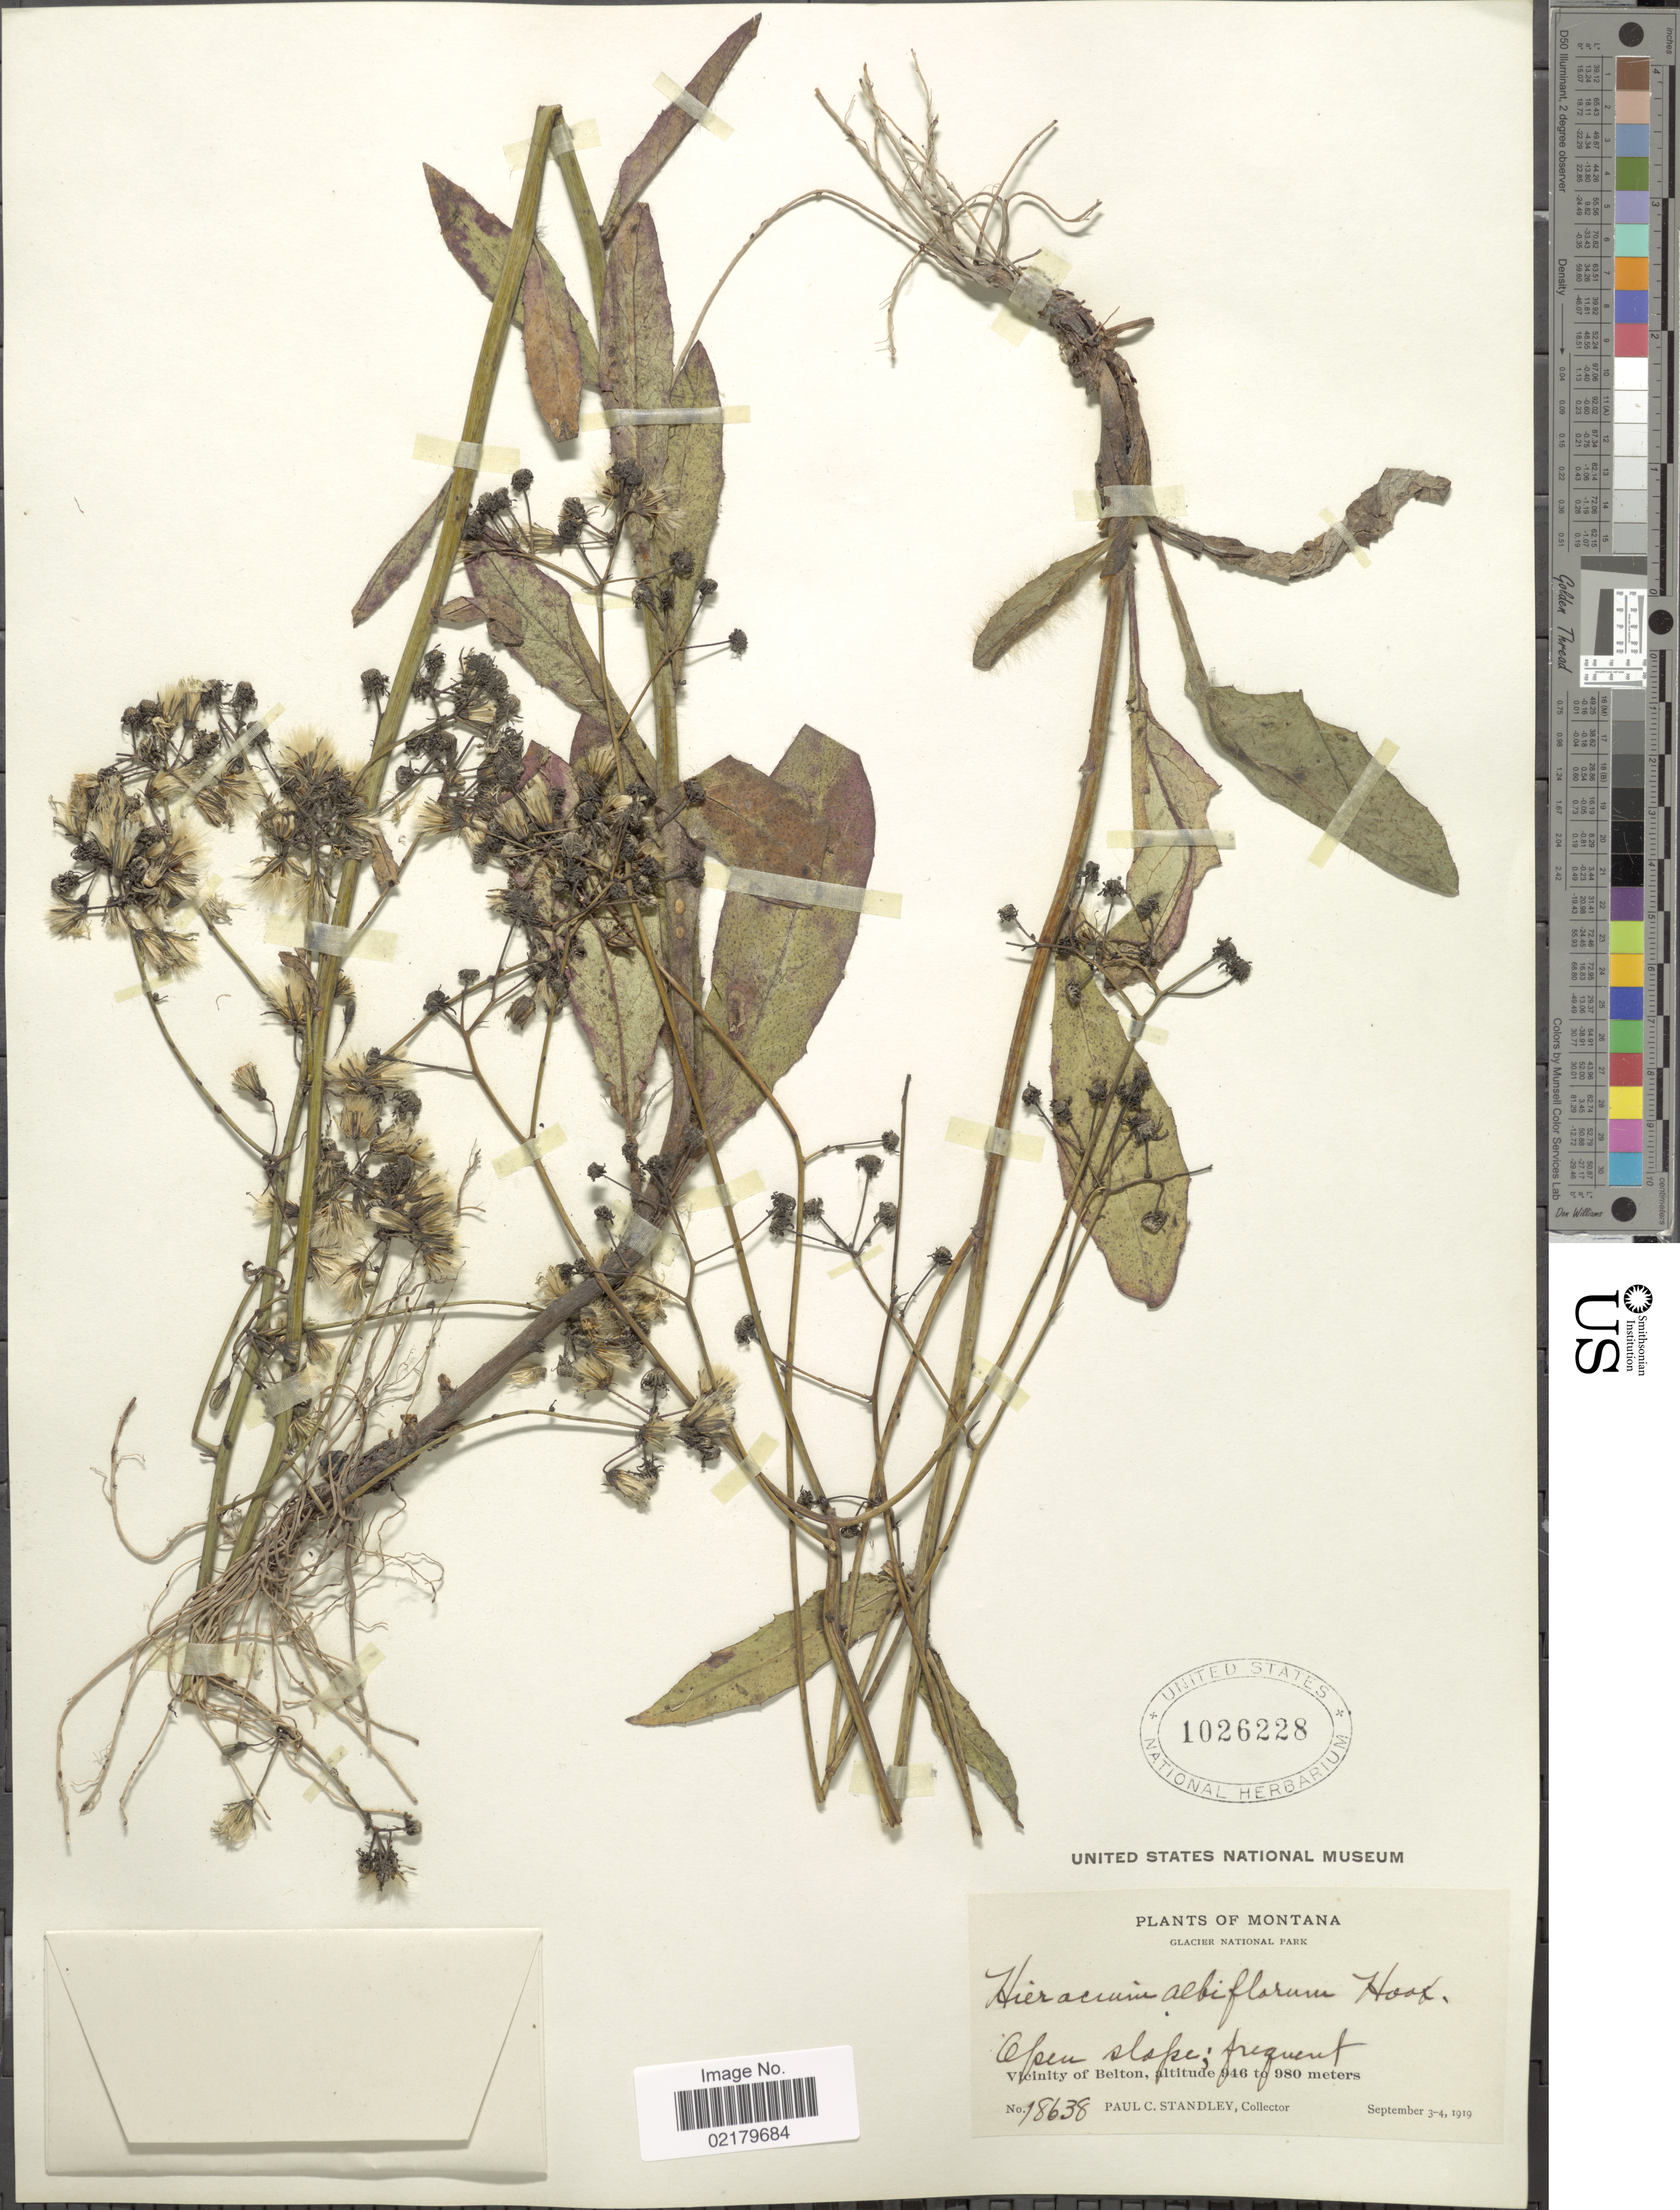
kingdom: Plantae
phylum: Tracheophyta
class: Magnoliopsida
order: Asterales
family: Asteraceae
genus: Hieracium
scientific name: Hieracium albiflorum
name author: Hook.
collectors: P. C. Standley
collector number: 18638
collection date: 1919-09-03/1919-09-04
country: United States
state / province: Montana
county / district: Flathead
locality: Glacier National Park, Open slope; frequent, Vicinity of Belton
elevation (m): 946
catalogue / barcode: US 1026228